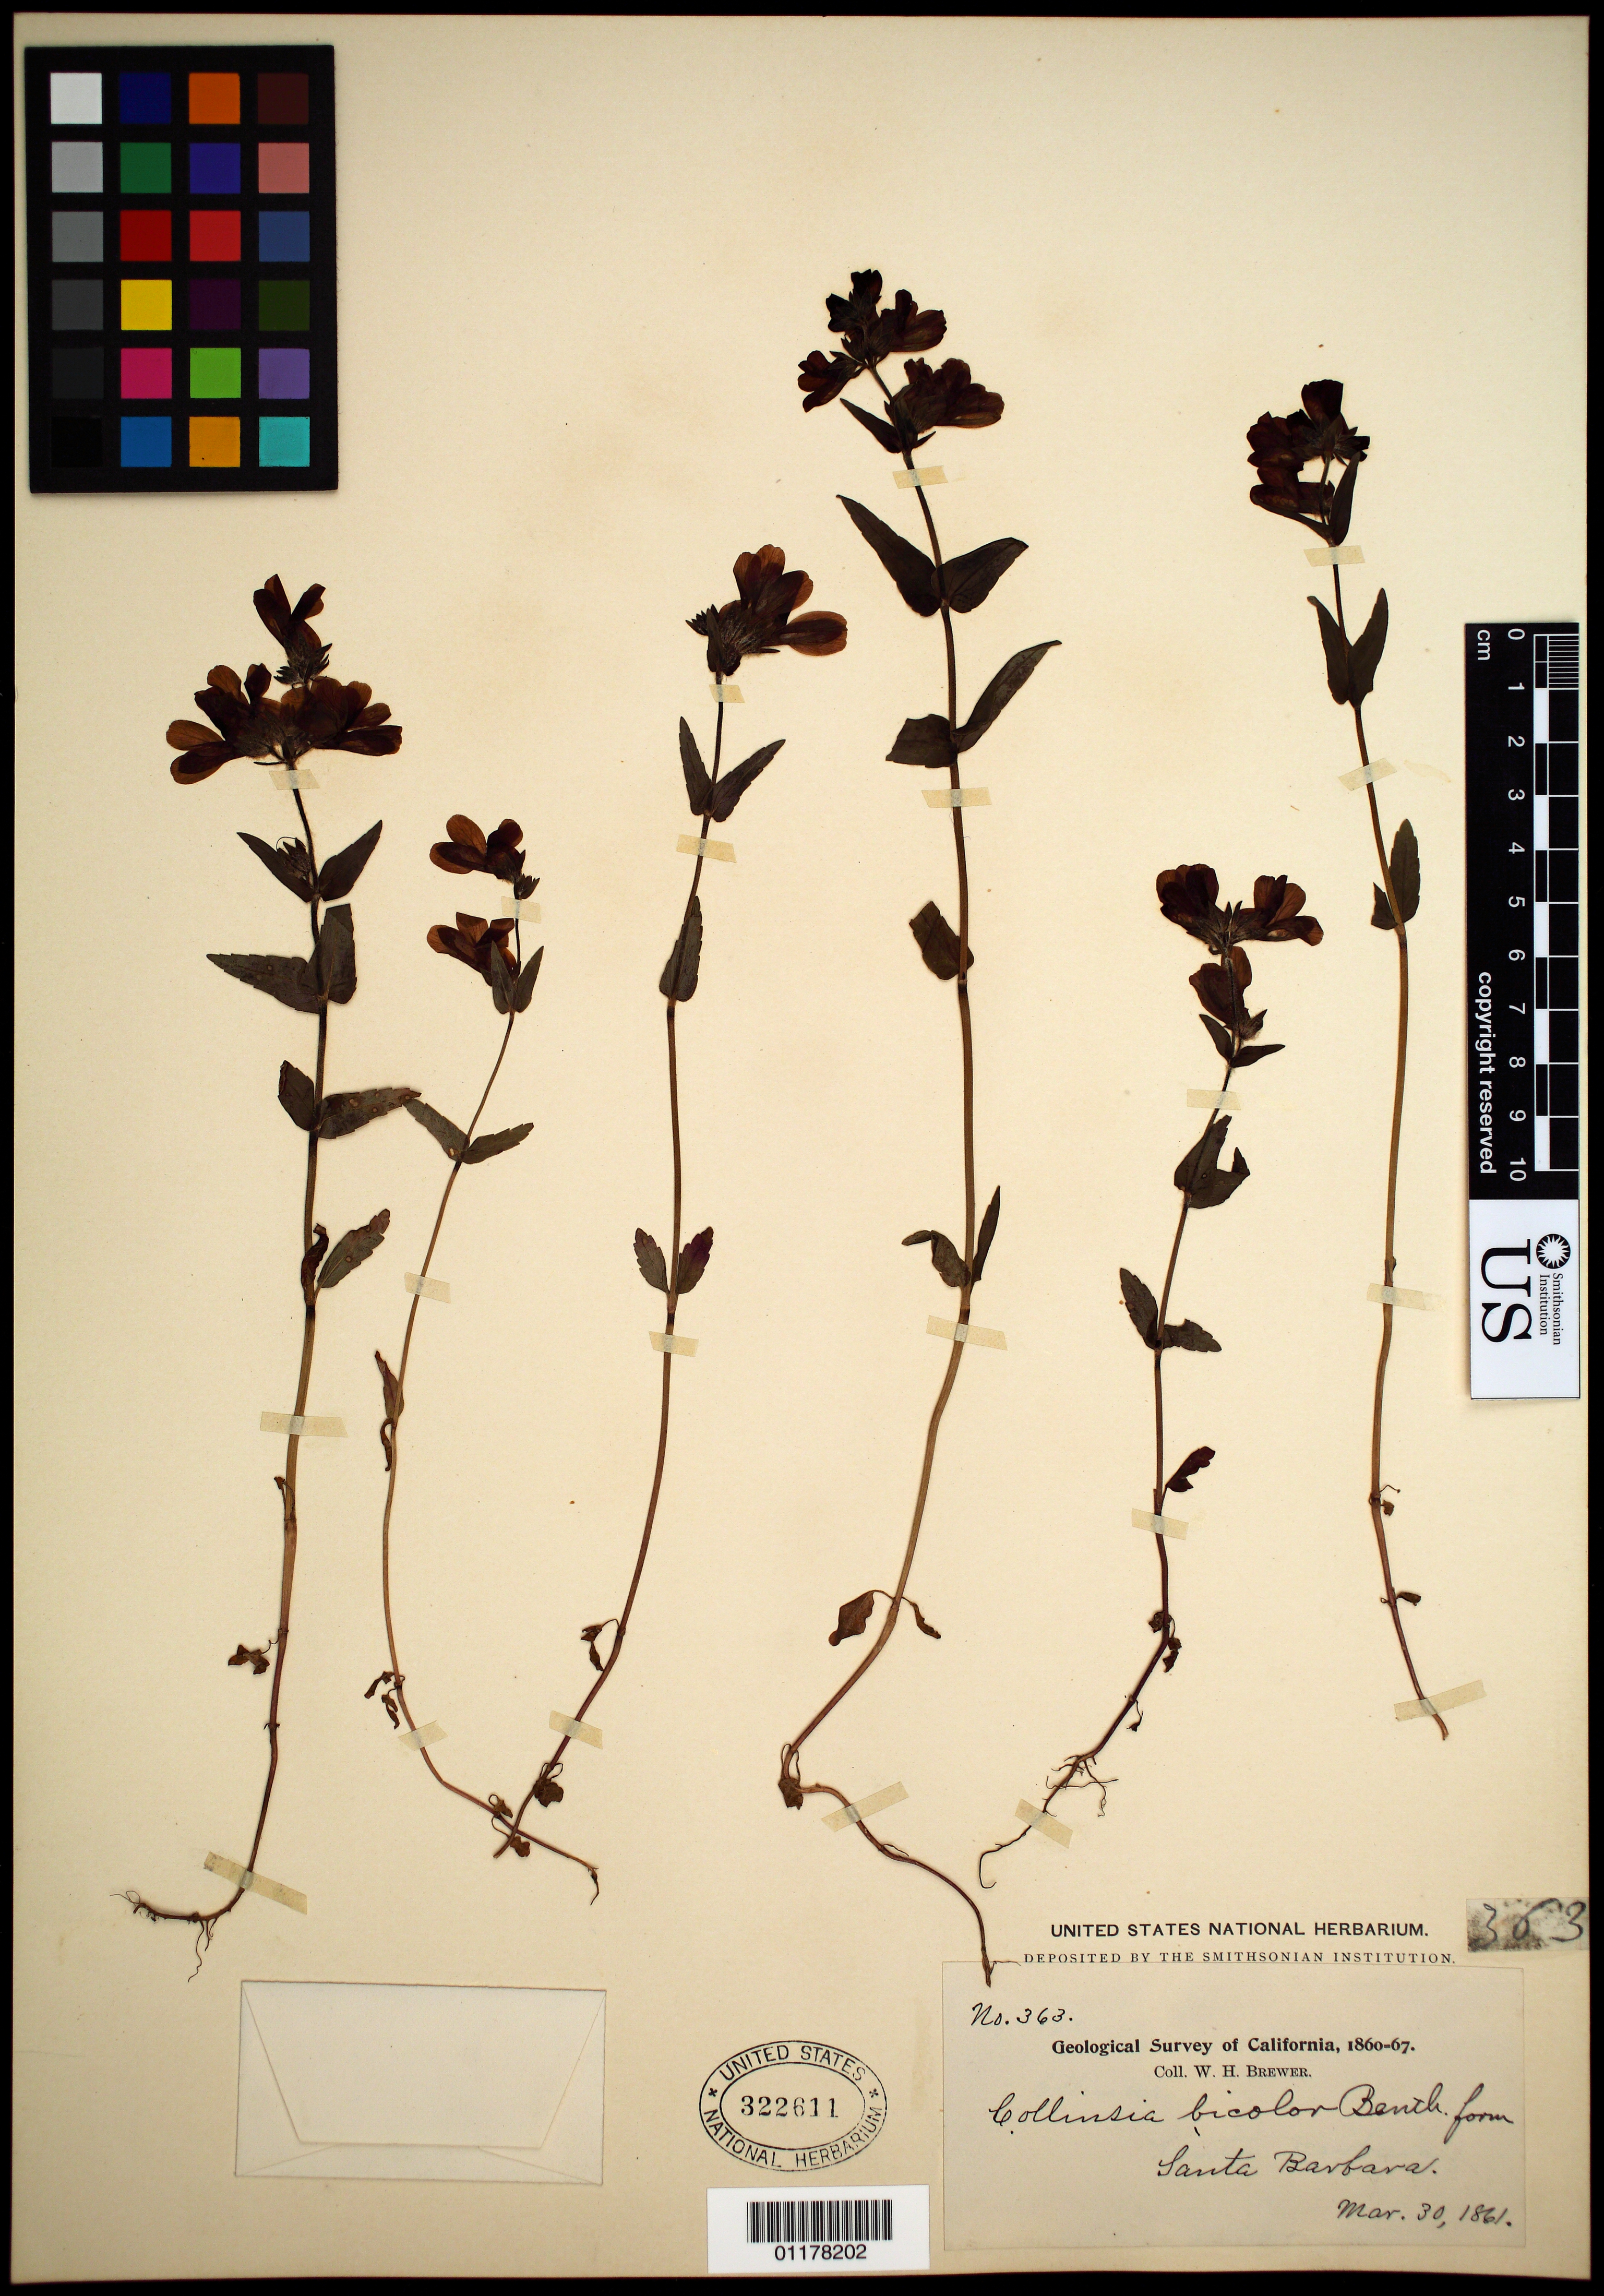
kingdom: Plantae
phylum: Tracheophyta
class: Magnoliopsida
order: Lamiales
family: Plantaginaceae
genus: Collinsia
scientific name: Collinsia bicolor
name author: Raf.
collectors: W. H. Brewer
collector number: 363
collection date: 1861-03-30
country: United States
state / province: California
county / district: Santa Barbara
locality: Santa Barbara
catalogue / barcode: US 322611